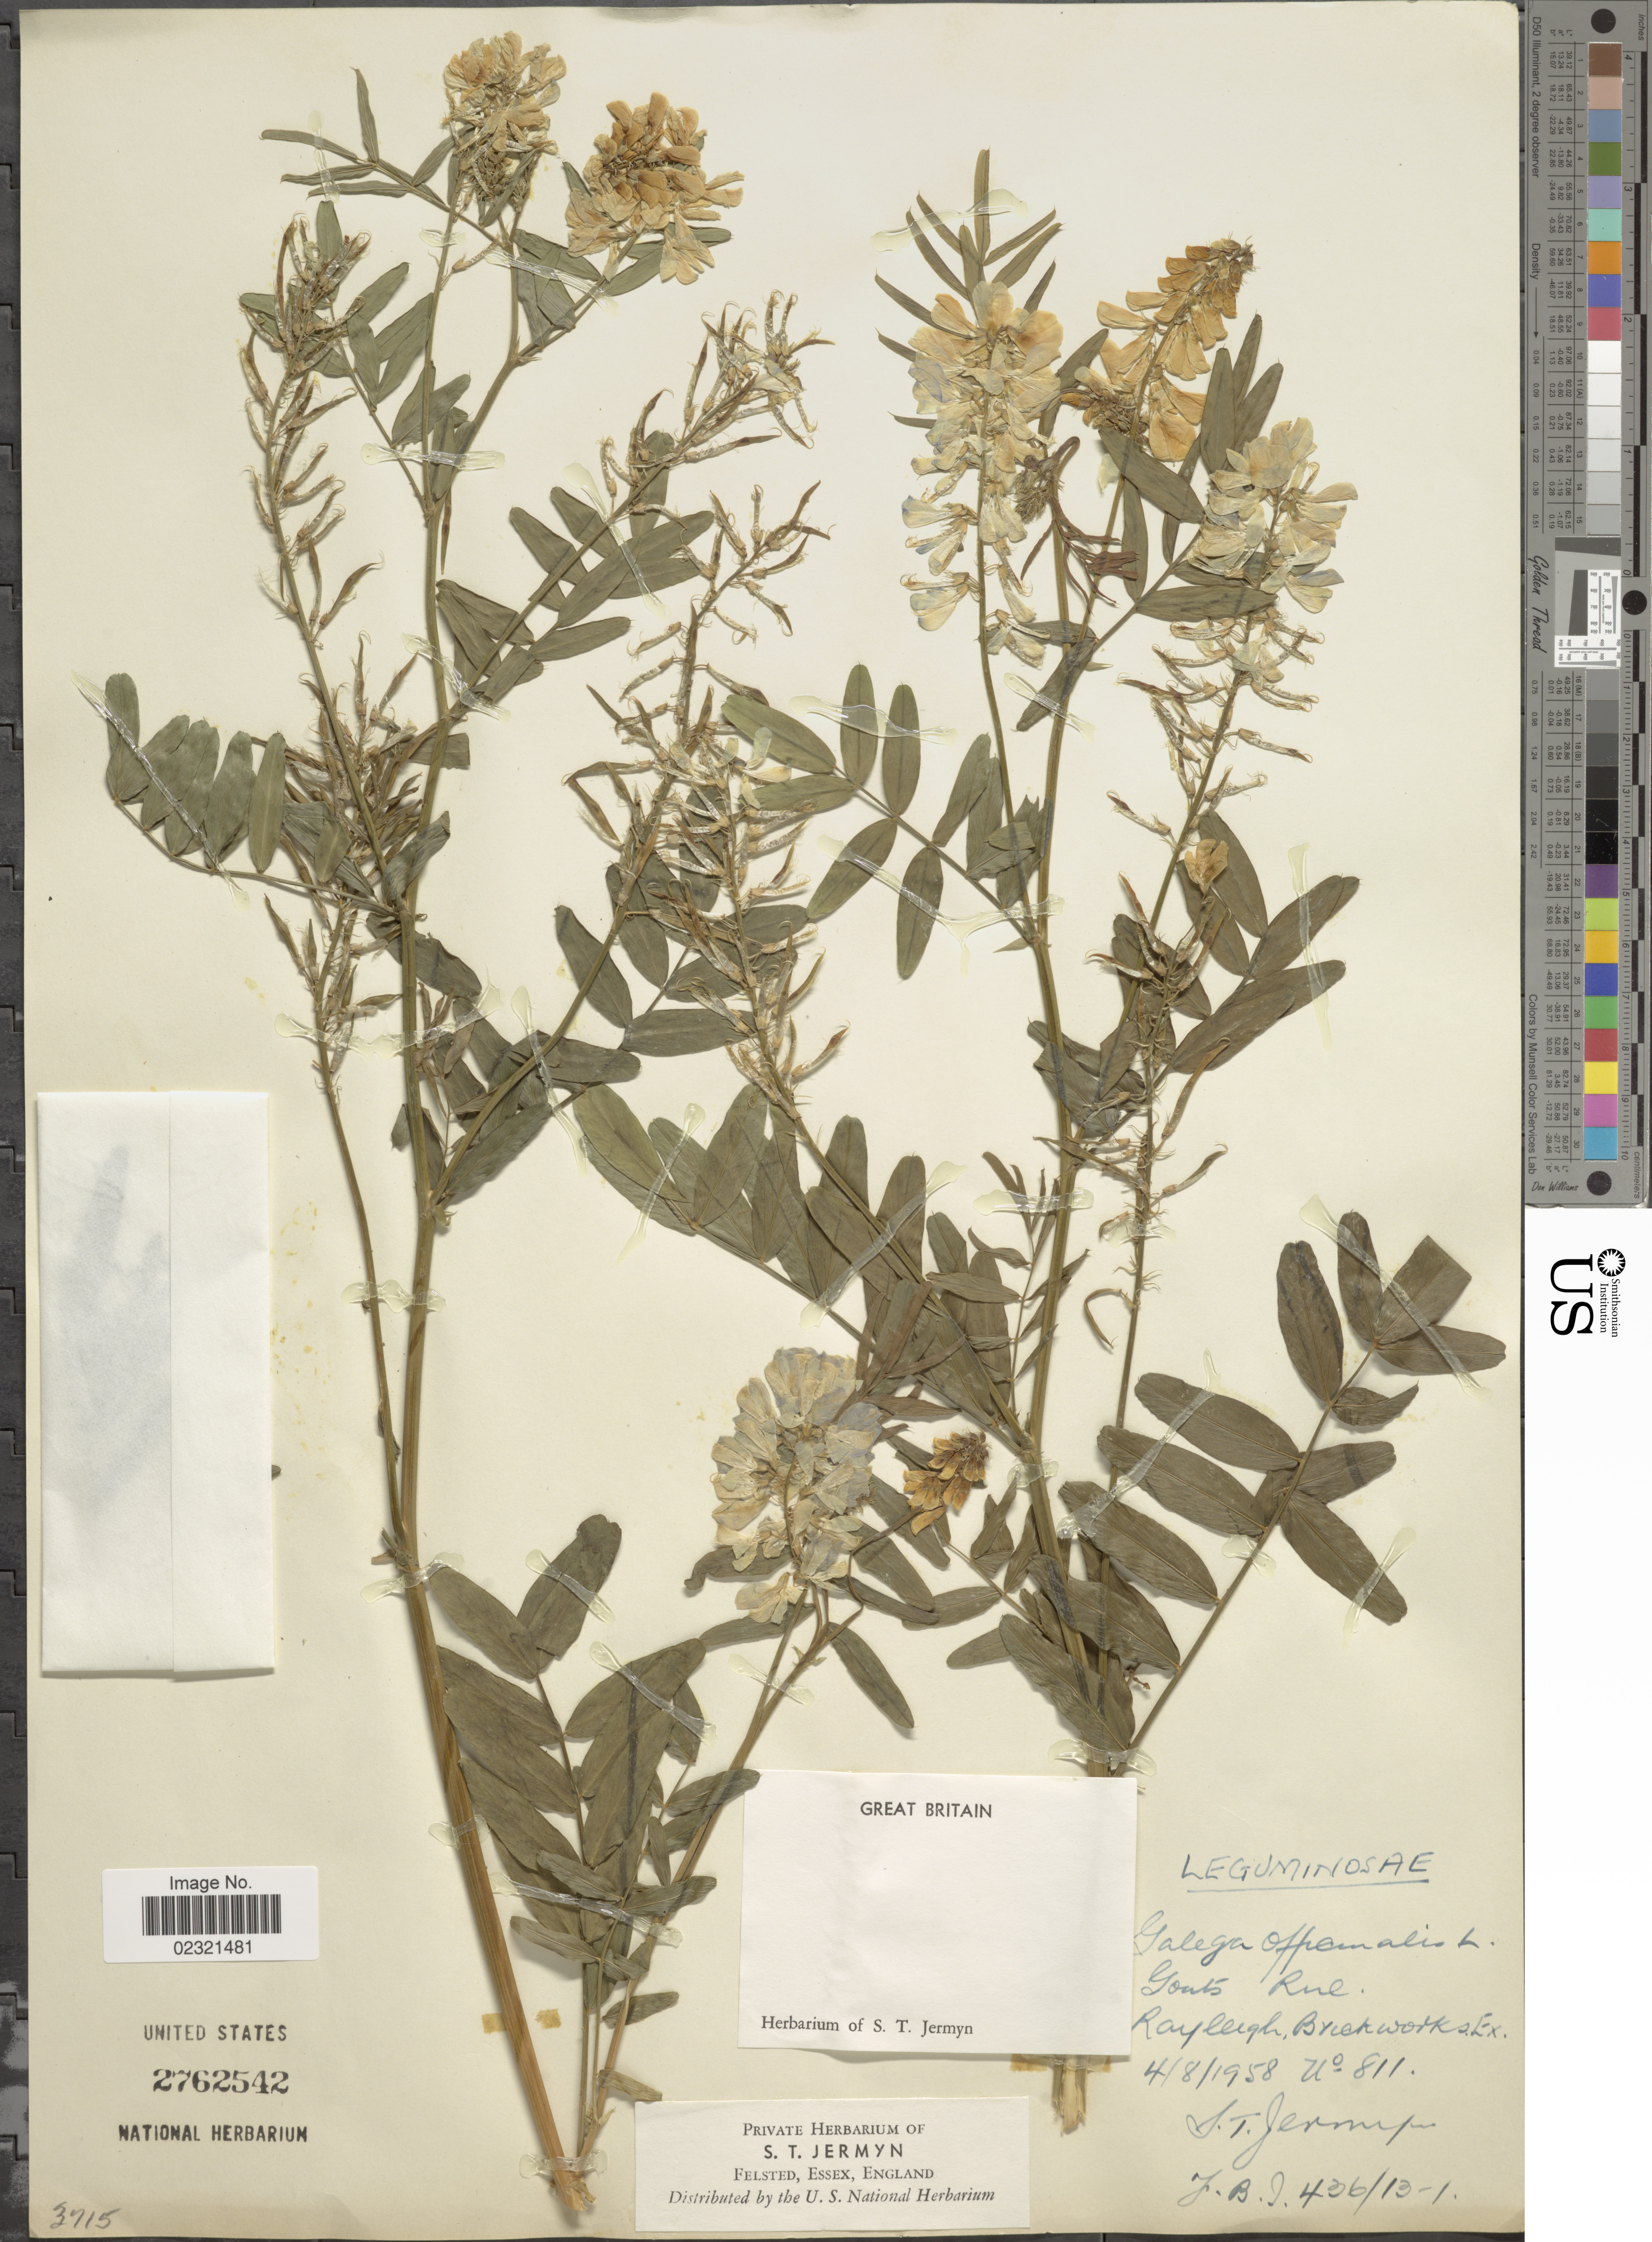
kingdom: Plantae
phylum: Tracheophyta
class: Magnoliopsida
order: Fabales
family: Fabaceae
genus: Galega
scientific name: Galega officinalis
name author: L.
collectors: S. Jermyn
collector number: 811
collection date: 1958-08-04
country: United Kingdom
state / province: England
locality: Great Britain. Rayleigh, Brickworks Ex.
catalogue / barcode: US 2762542